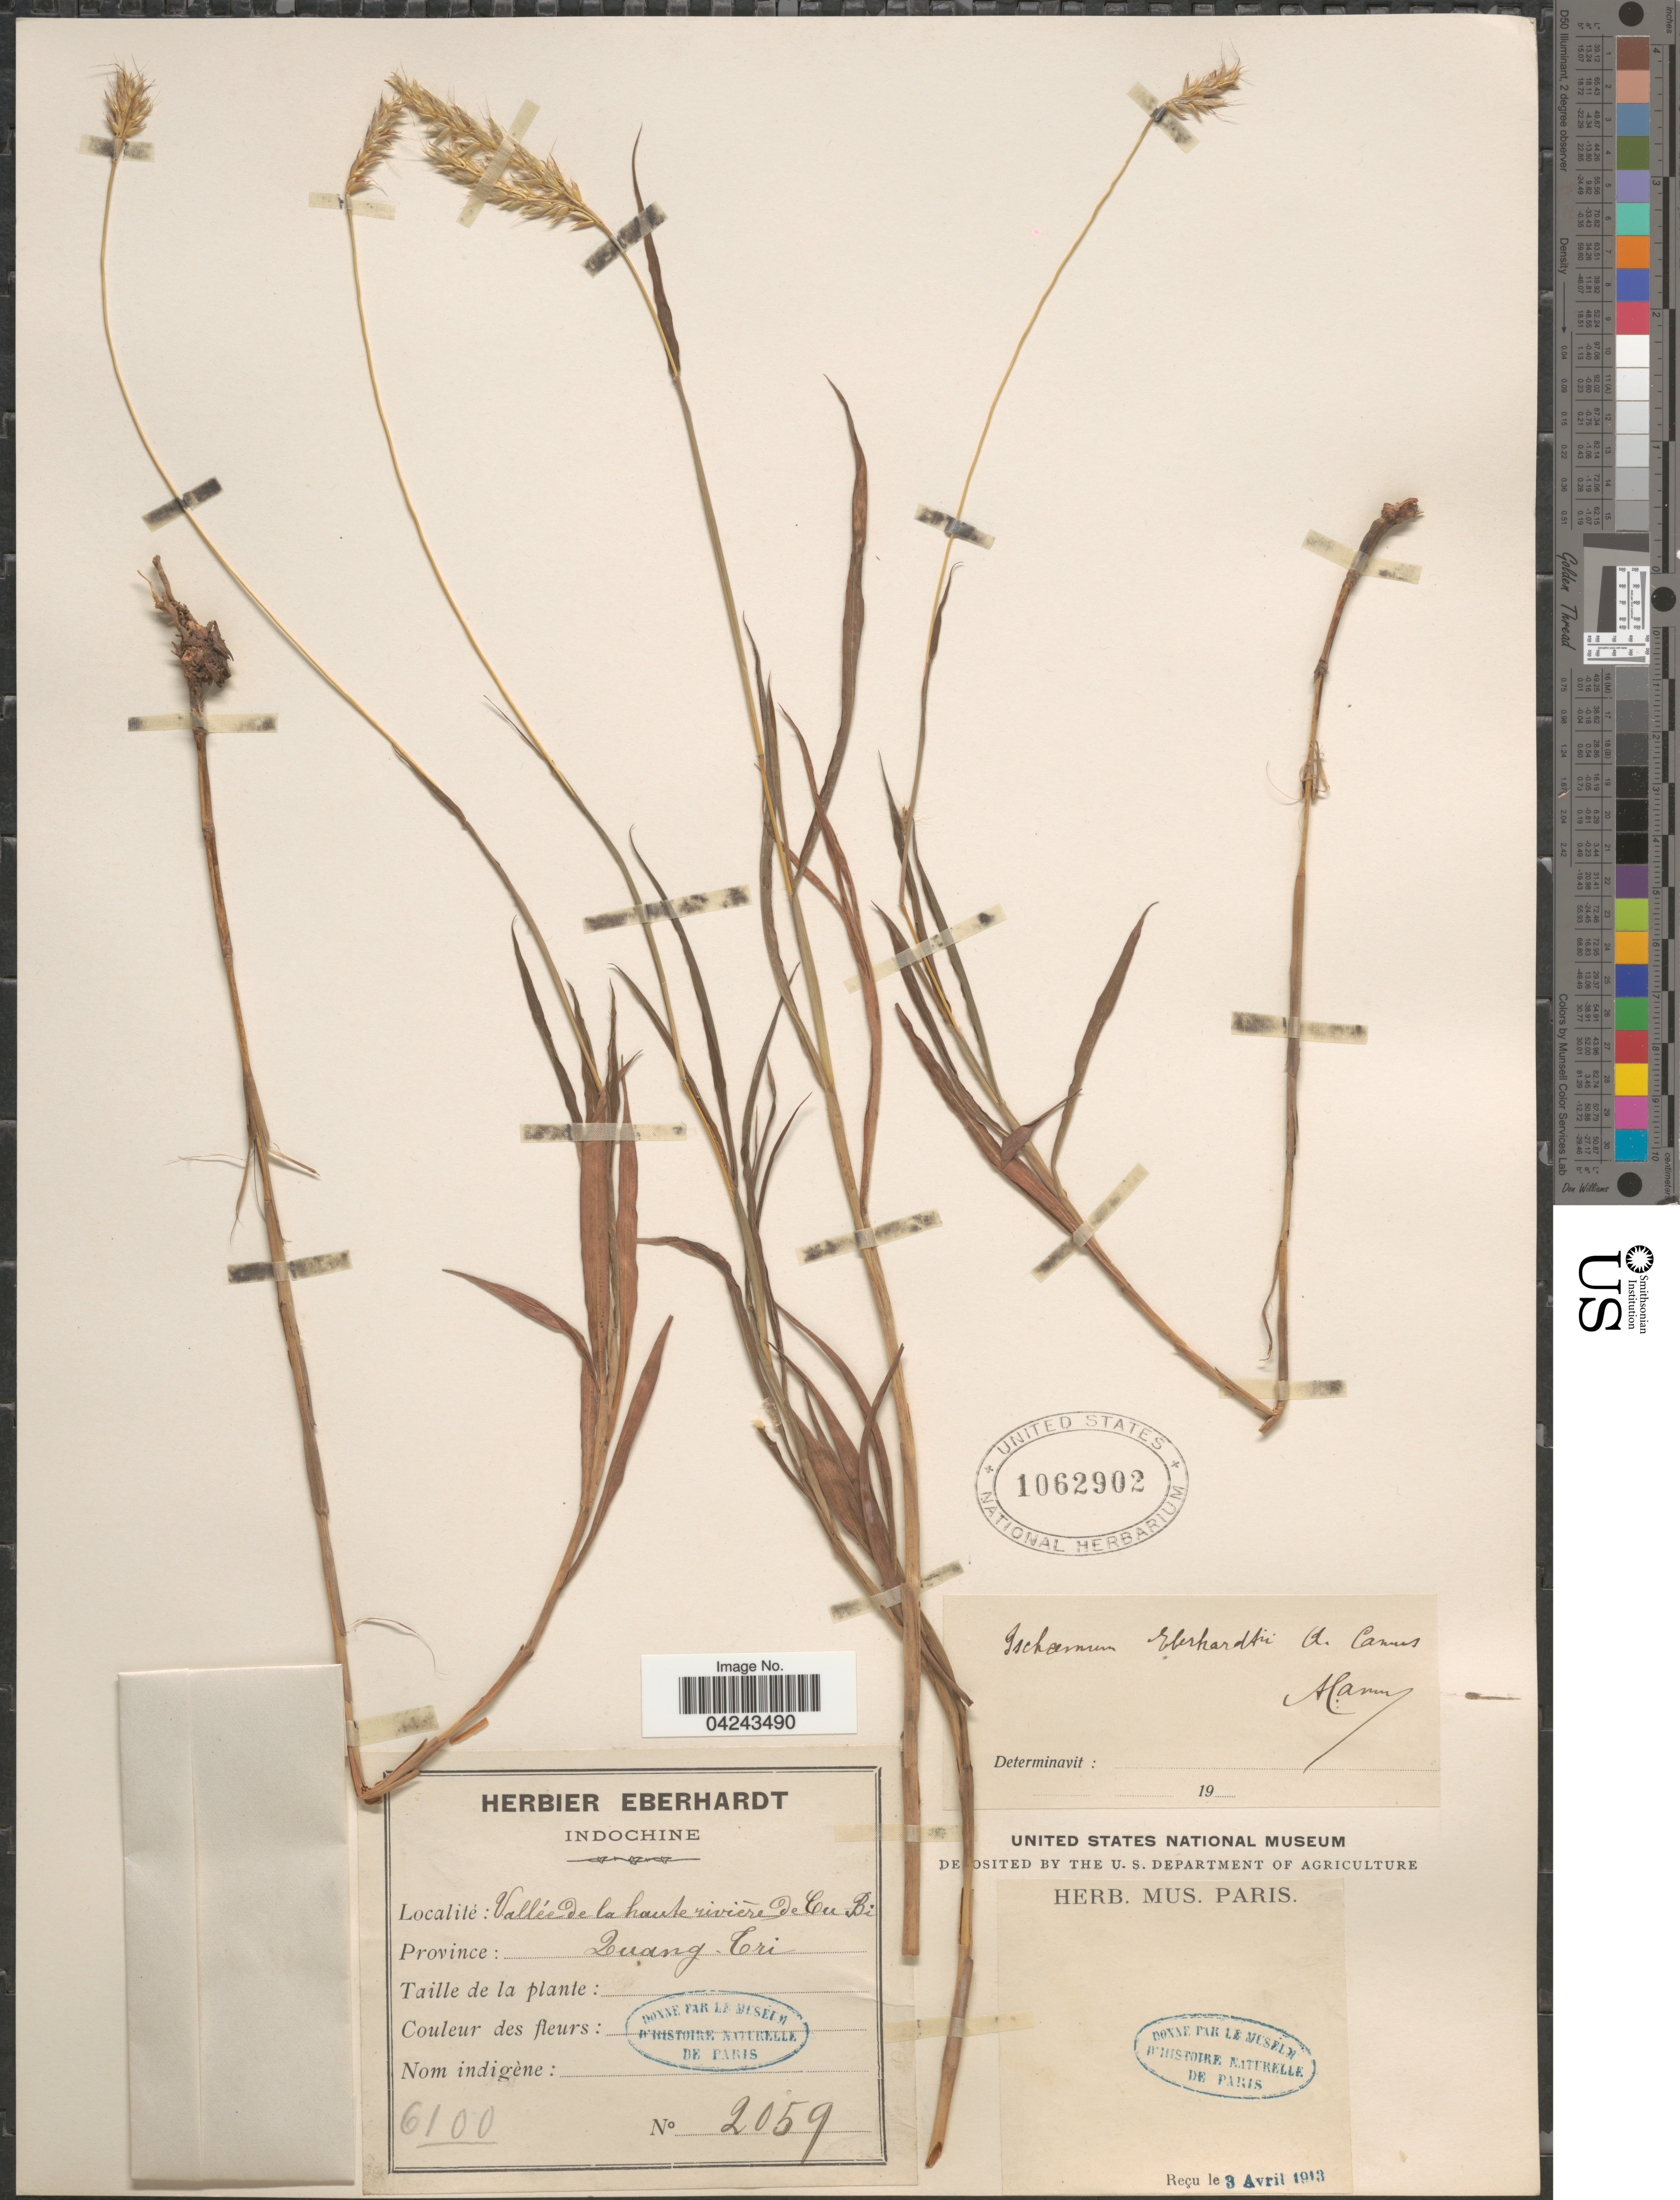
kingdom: Plantae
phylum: Tracheophyta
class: Liliopsida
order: Poales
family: Poaceae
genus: Ischaemum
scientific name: Ischaemum eberhardtii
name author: A. Camus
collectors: ex herb. Eberhardt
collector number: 2059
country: Vietnam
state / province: Quang Tri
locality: Indochine. Vallée de la haute rivière de Cu-Bi.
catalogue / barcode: US 1062902